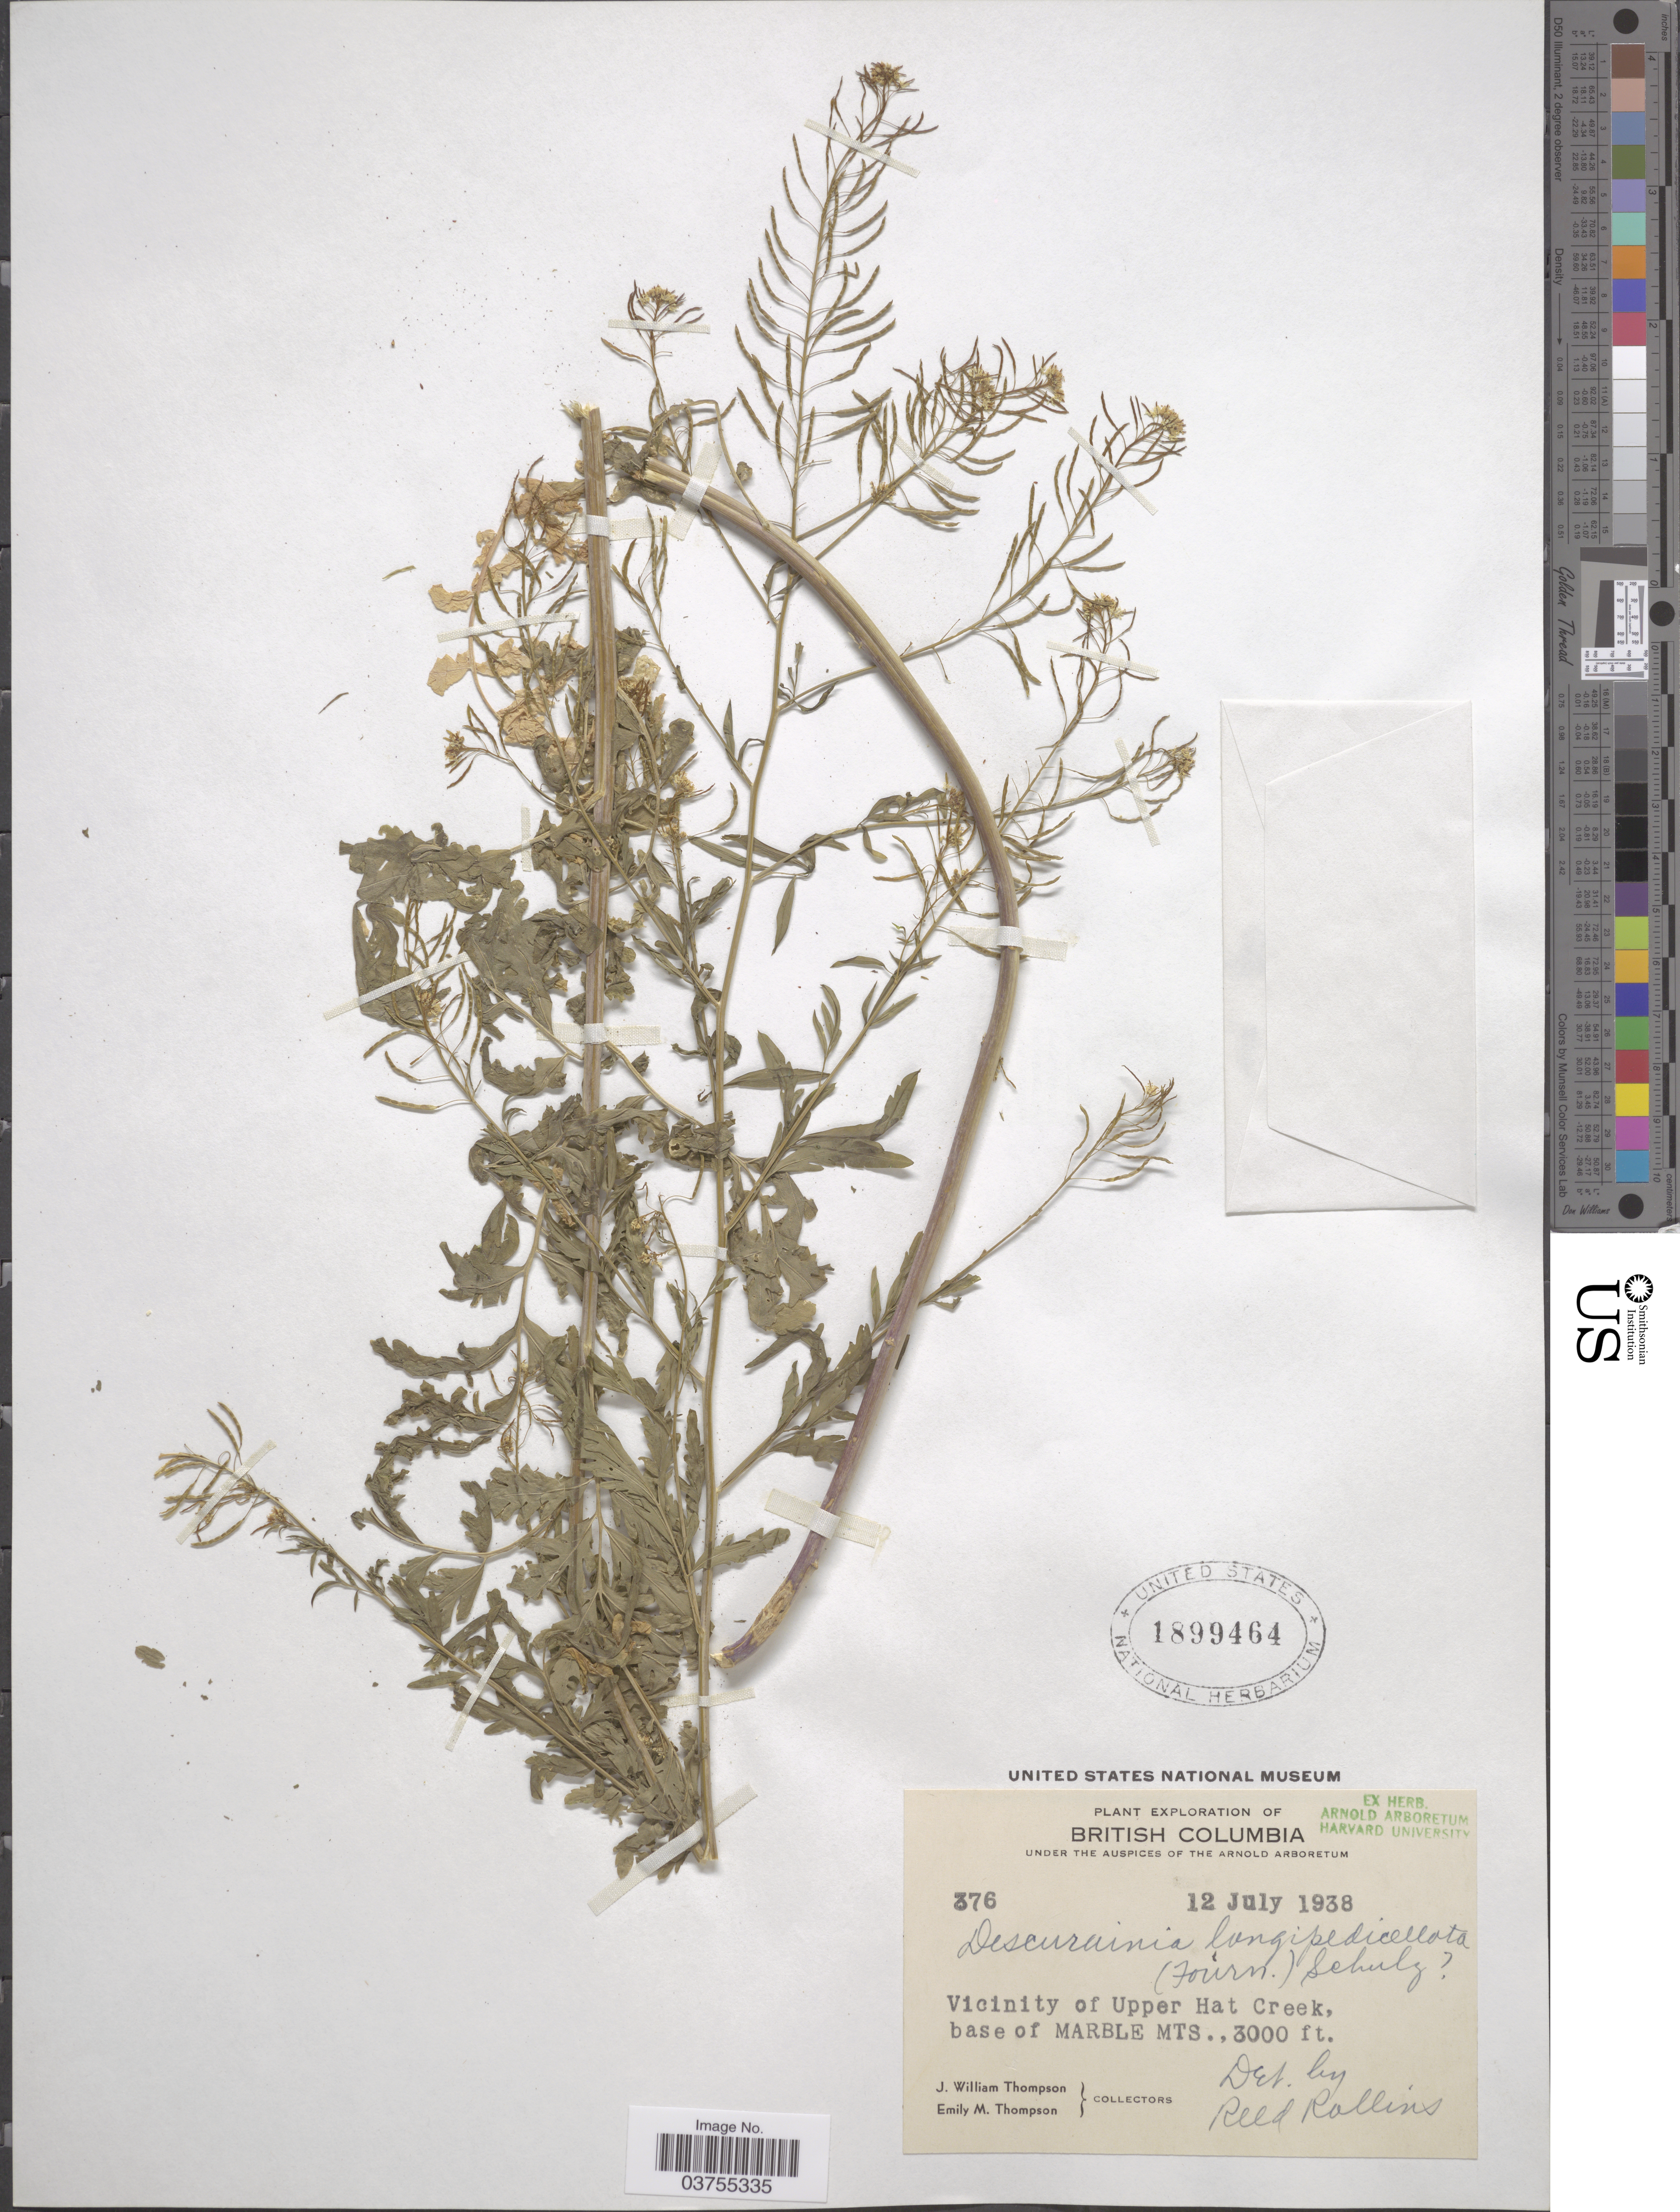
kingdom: Plantae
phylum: Tracheophyta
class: Magnoliopsida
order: Brassicales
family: Brassicaceae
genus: Descurainia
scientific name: Descurainia sp.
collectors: J. W. Thompson & E. M. Thompson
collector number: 376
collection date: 1938-07-12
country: Canada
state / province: British Columbia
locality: Vicinity of Upper Hat Creek, base of Marble Mts.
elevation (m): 914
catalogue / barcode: US 1899464